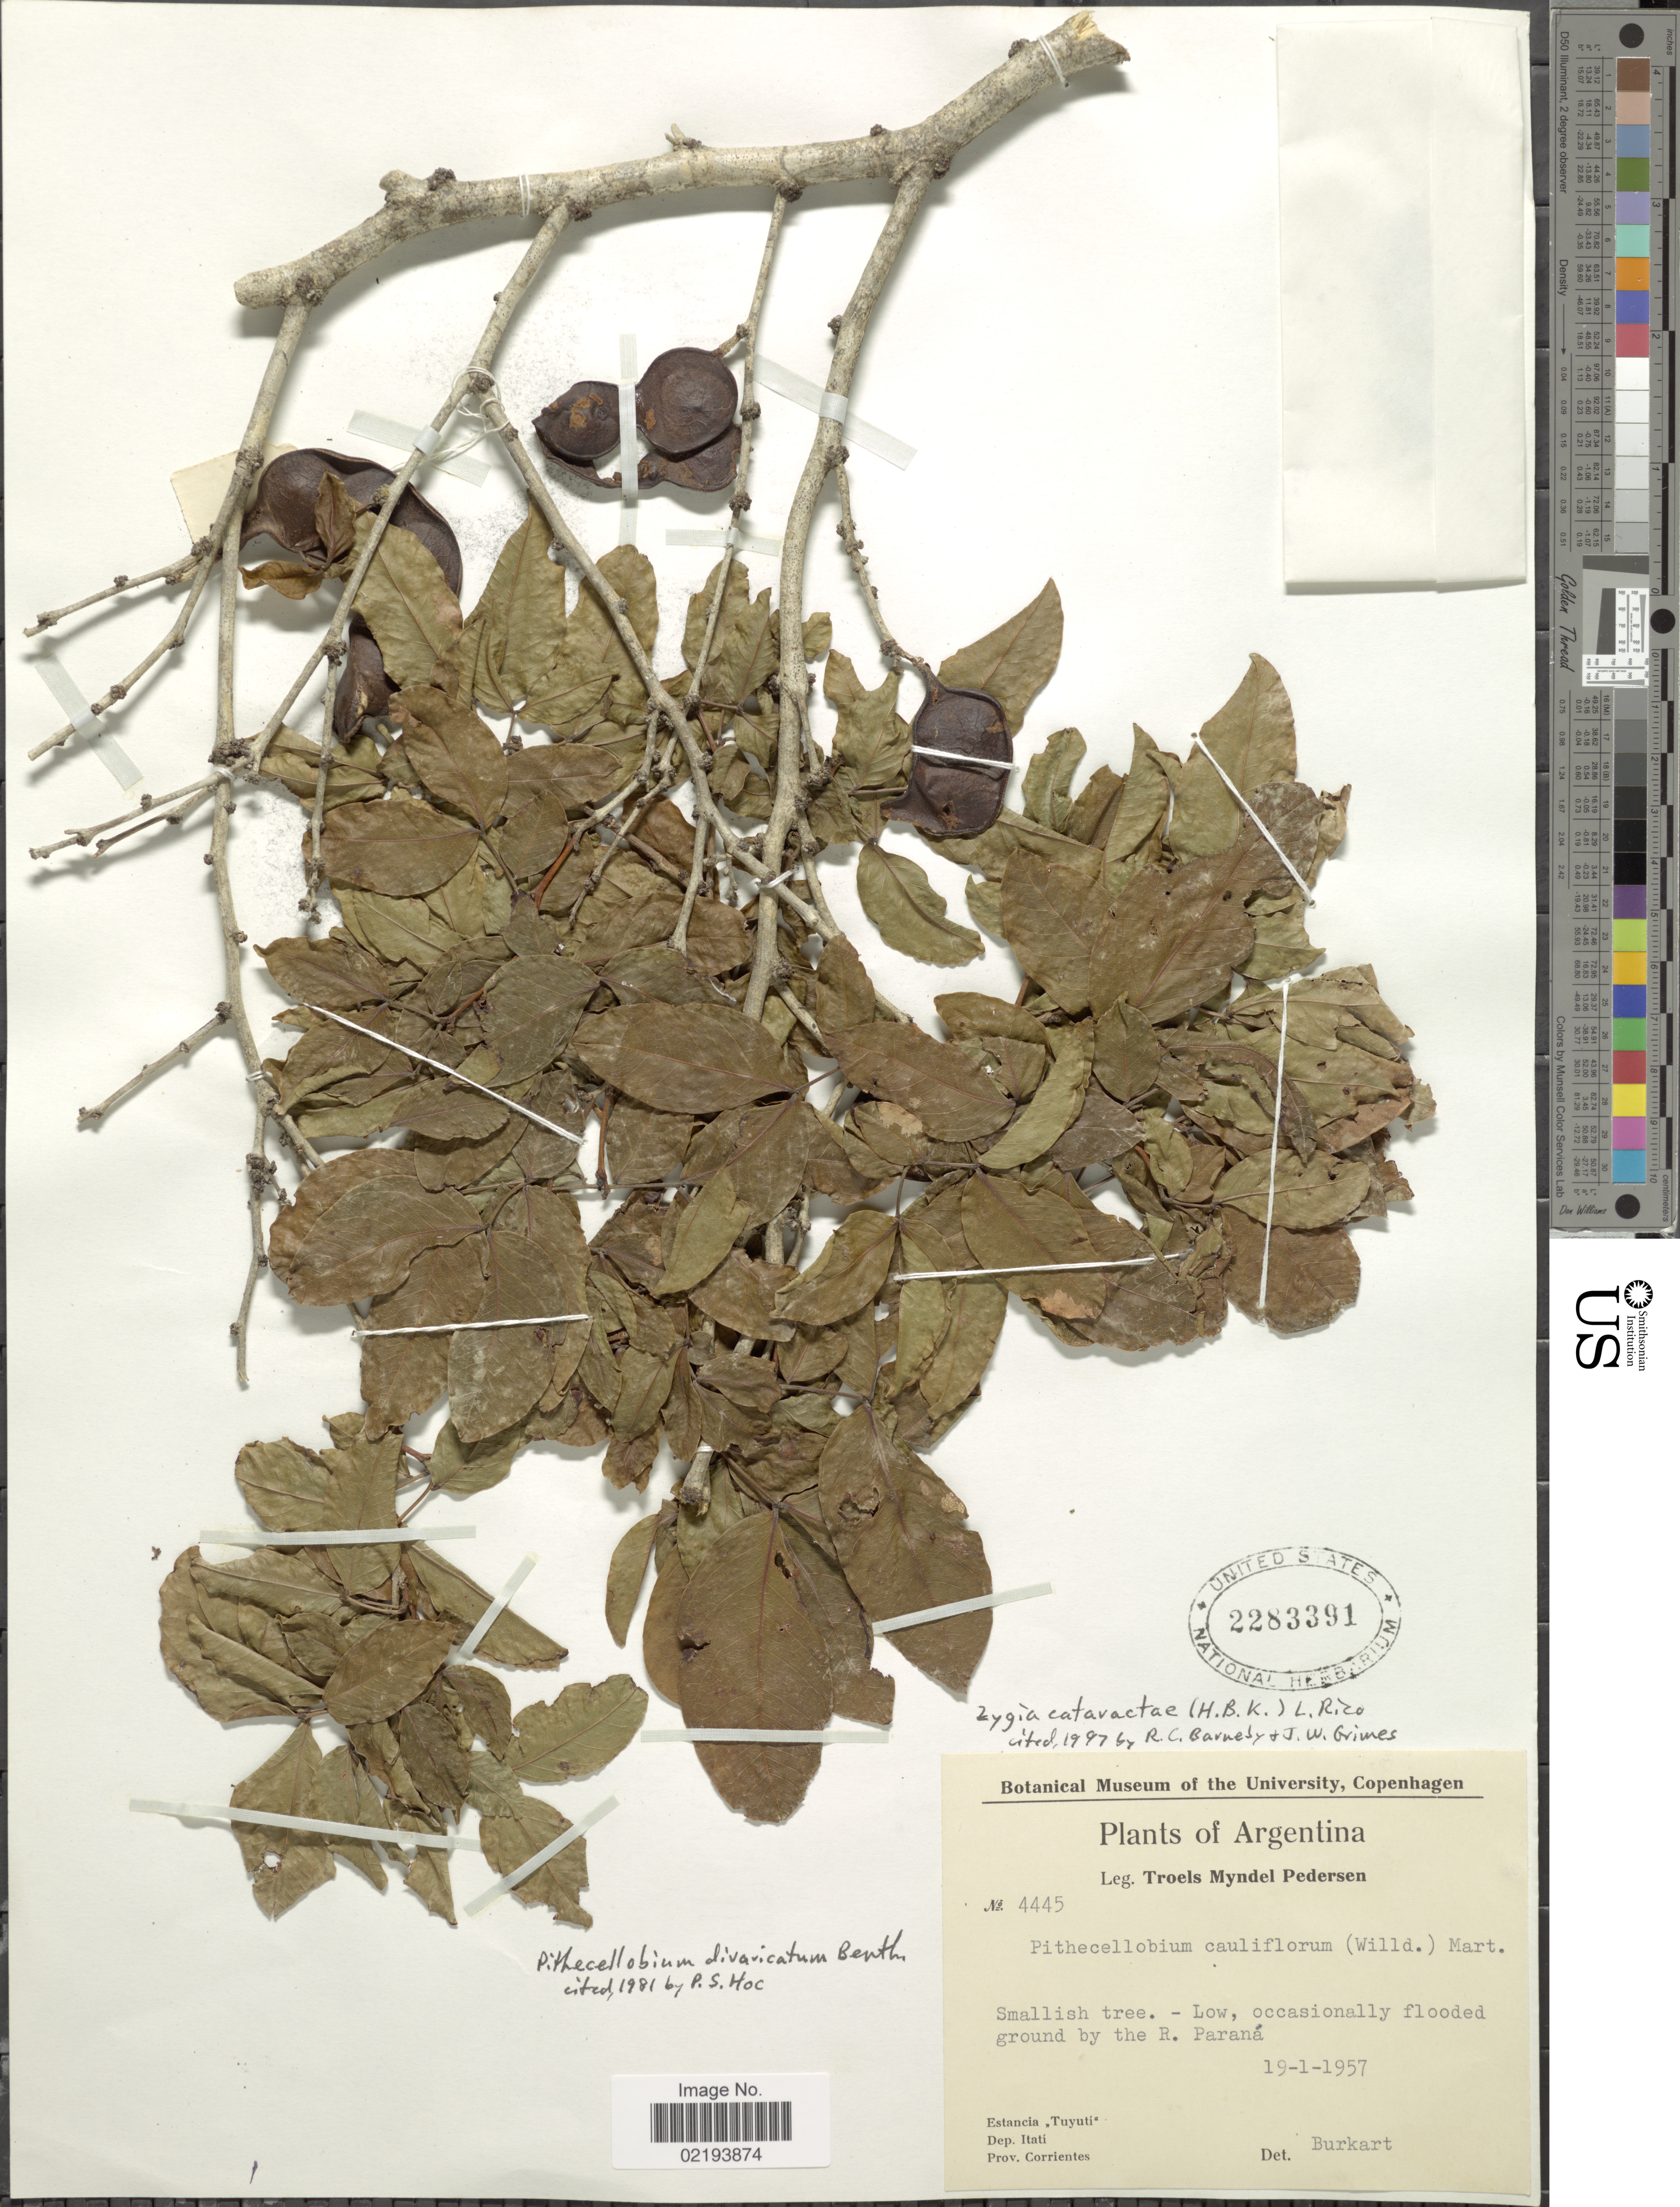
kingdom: Plantae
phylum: Tracheophyta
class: Magnoliopsida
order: Fabales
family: Fabaceae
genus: Zygia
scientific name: Zygia cataractae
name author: (Kunth) L. Rico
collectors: T. Pederson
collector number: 4445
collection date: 1957-01-19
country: Argentina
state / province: Corrientes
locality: Low, occasionally flooded ground by the R. Paraná, Estancia ,,Tuyuti' Dep. Itati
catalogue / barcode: US 2283391